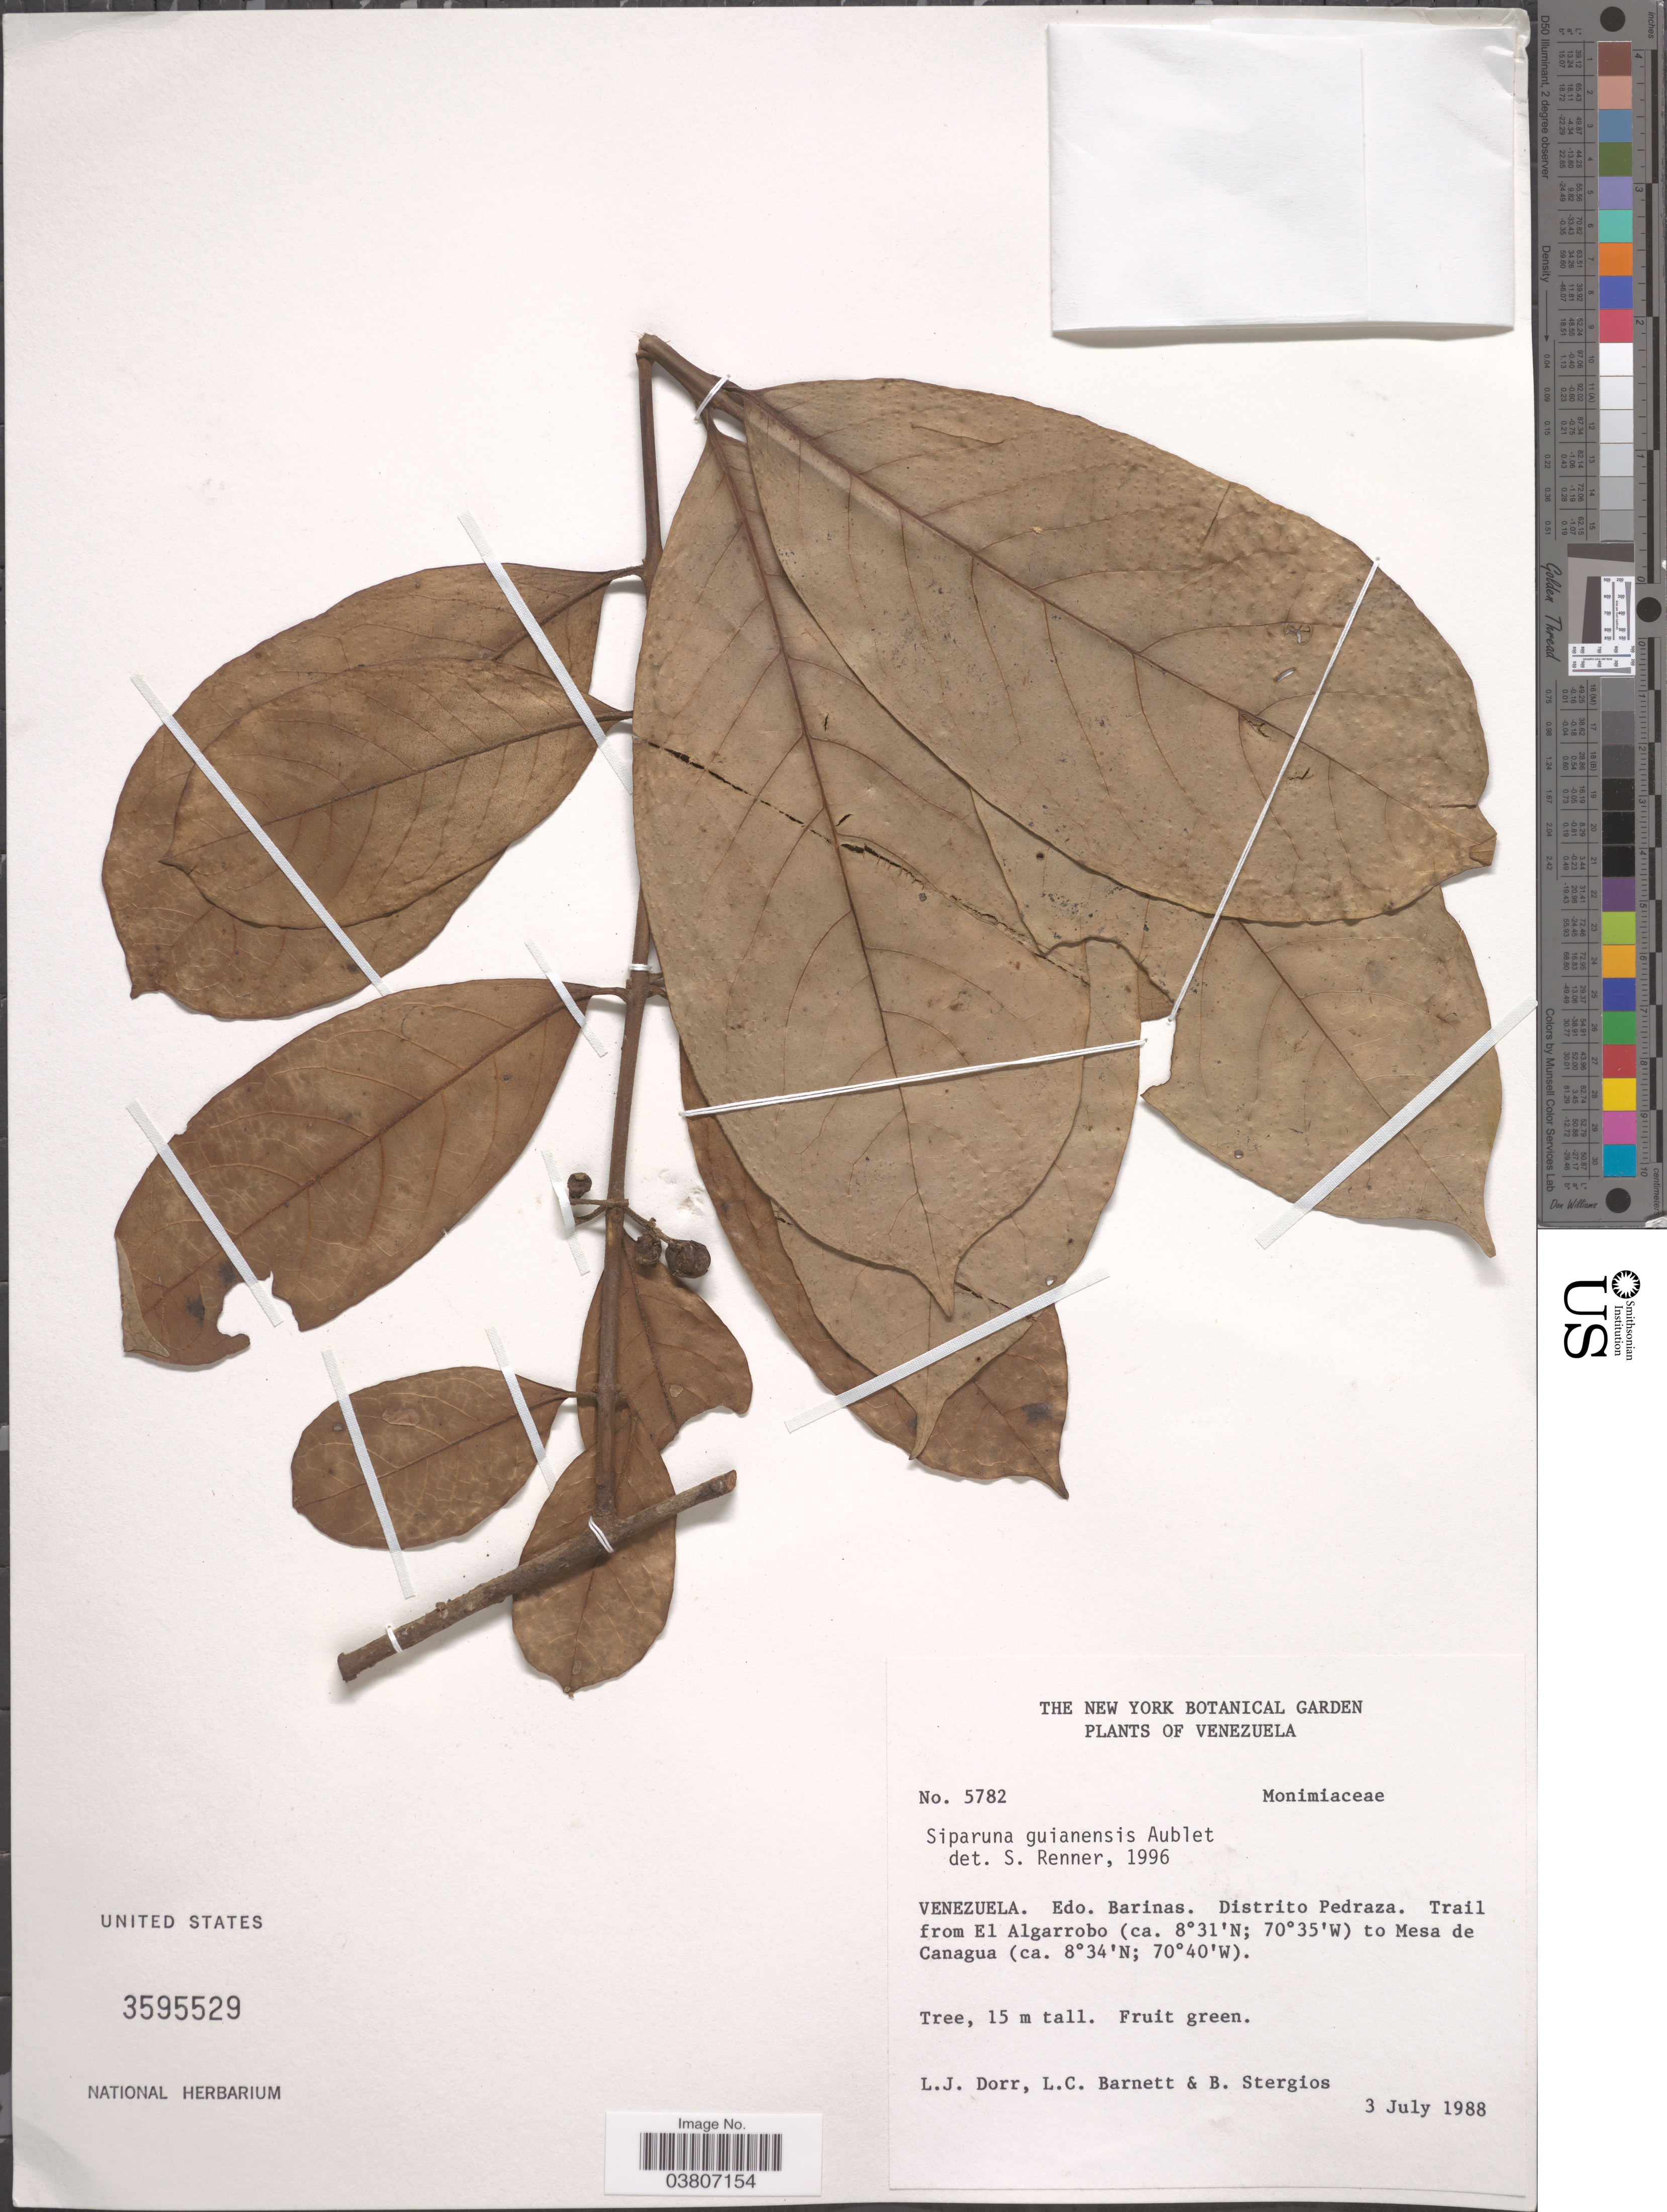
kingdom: Plantae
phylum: Tracheophyta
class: Magnoliopsida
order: Laurales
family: Siparunaceae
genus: Siparuna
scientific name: Siparuna guianensis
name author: Aubl.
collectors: L. J. Dorr, L. C. Barnett & B. G. Stergios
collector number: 5782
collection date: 1988-07-03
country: Venezuela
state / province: Barinas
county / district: Pedraza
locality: Trail from el Algarrobo to Mesa de Canagua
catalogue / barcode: US 3595529